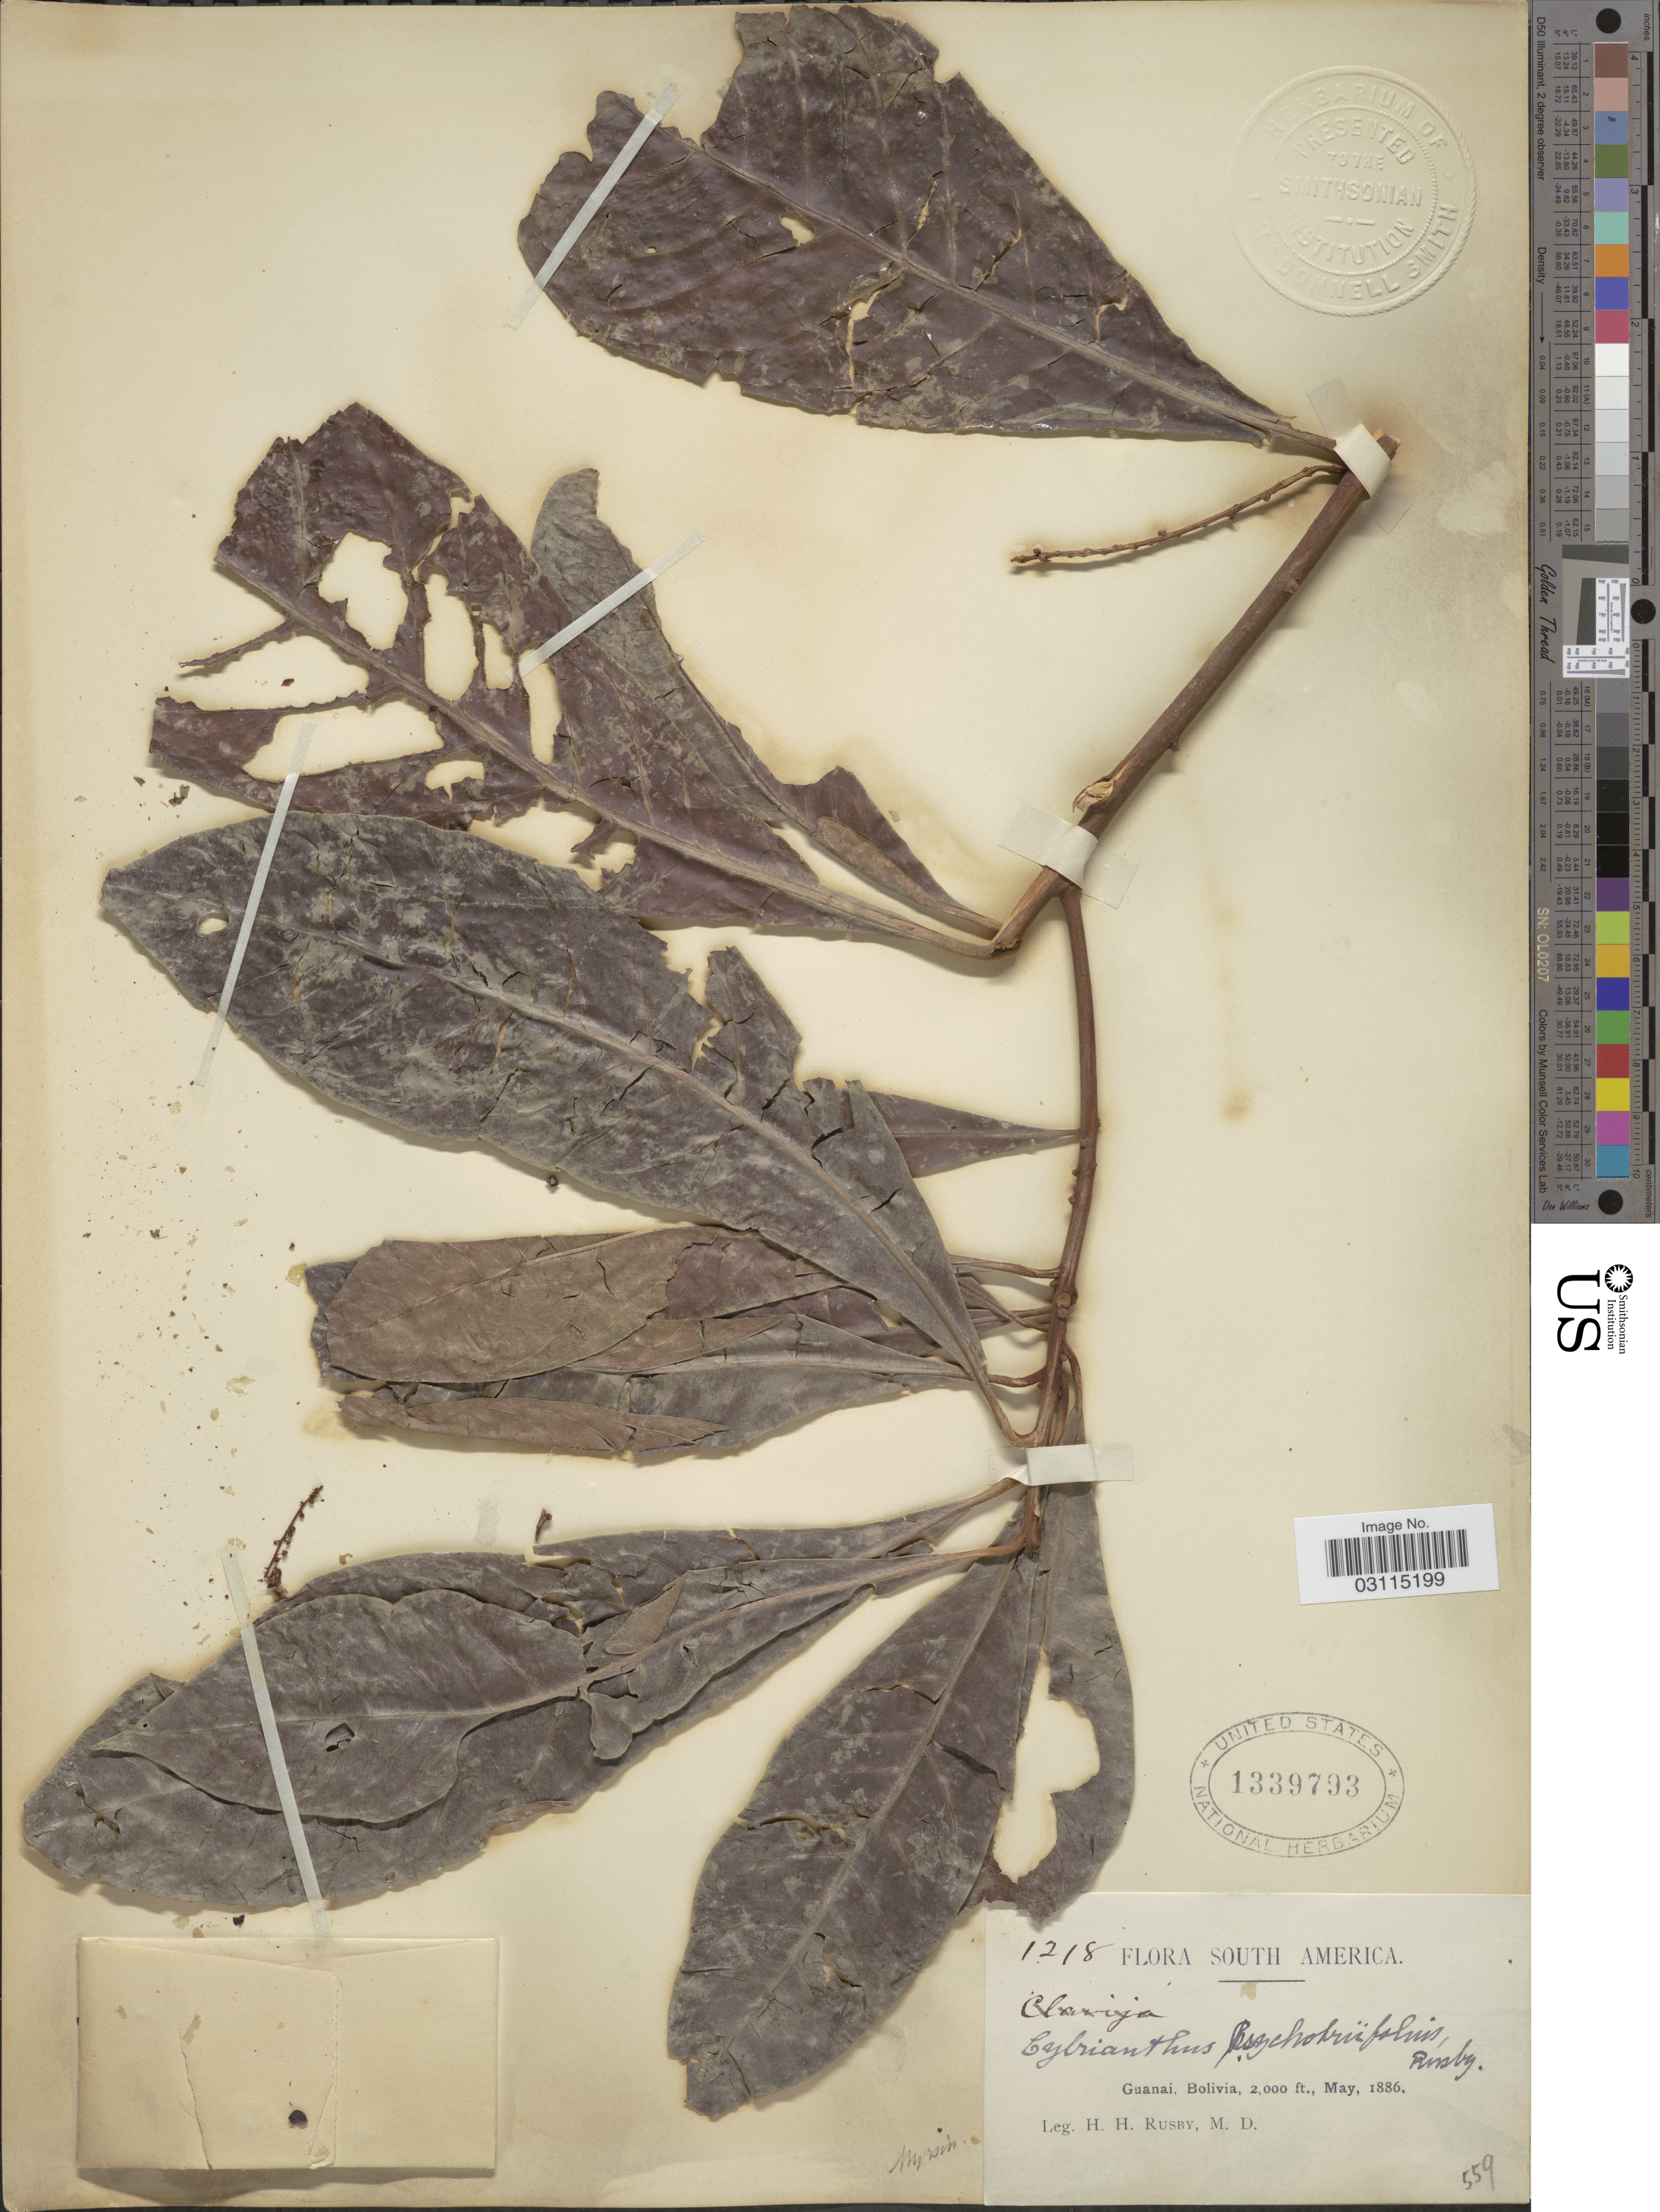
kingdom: Plantae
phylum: Tracheophyta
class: Magnoliopsida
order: Ericales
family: Primulaceae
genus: Cybianthus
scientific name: Cybianthus psychotriifolius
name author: (Rusby) Rusby ex Mez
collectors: H. H. Rusby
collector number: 1218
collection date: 1886-05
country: Bolivia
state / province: La Páz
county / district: Larecaja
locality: Guanay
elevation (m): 610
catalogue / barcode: US 1339793